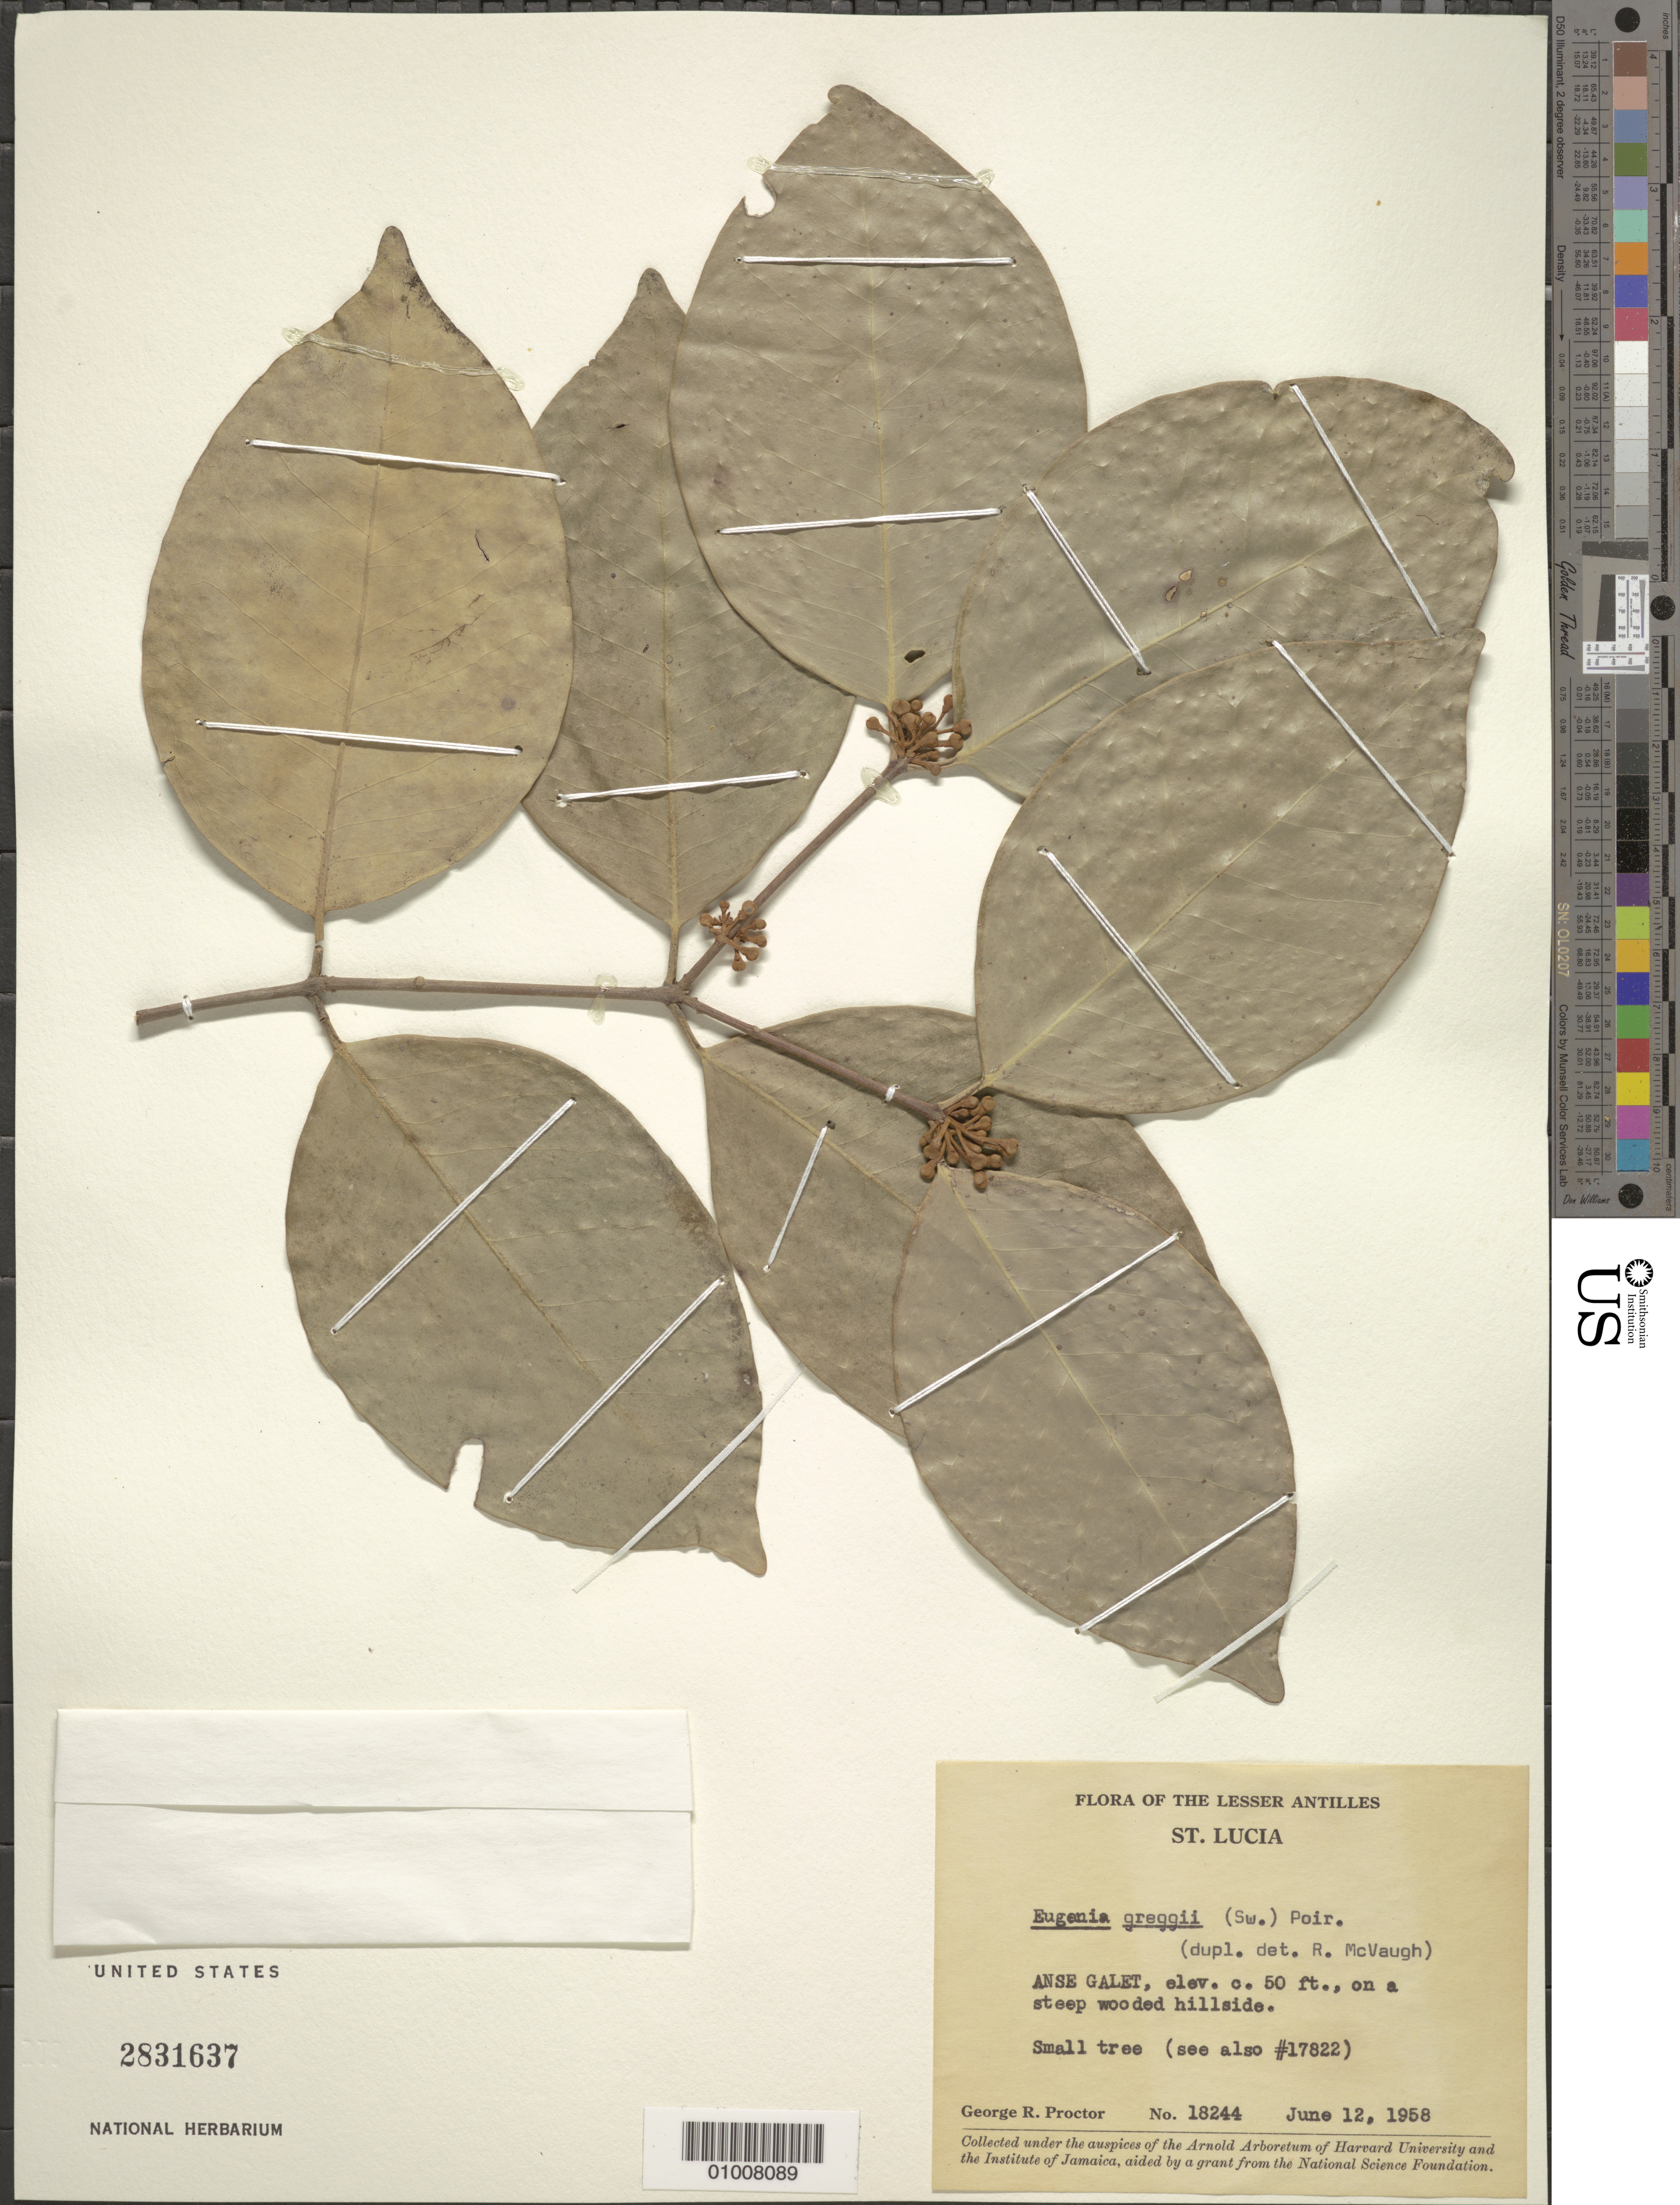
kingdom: Plantae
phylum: Tracheophyta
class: Magnoliopsida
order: Myrtales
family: Myrtaceae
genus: Eugenia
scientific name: Eugenia gregii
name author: (Sw.) Poir.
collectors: G. R. Proctor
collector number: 18244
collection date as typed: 12 Jun 1958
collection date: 1958-06-12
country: St. Lucia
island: St. Lucia I.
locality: Anse Galet, hillside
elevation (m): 15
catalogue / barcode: US 2831637